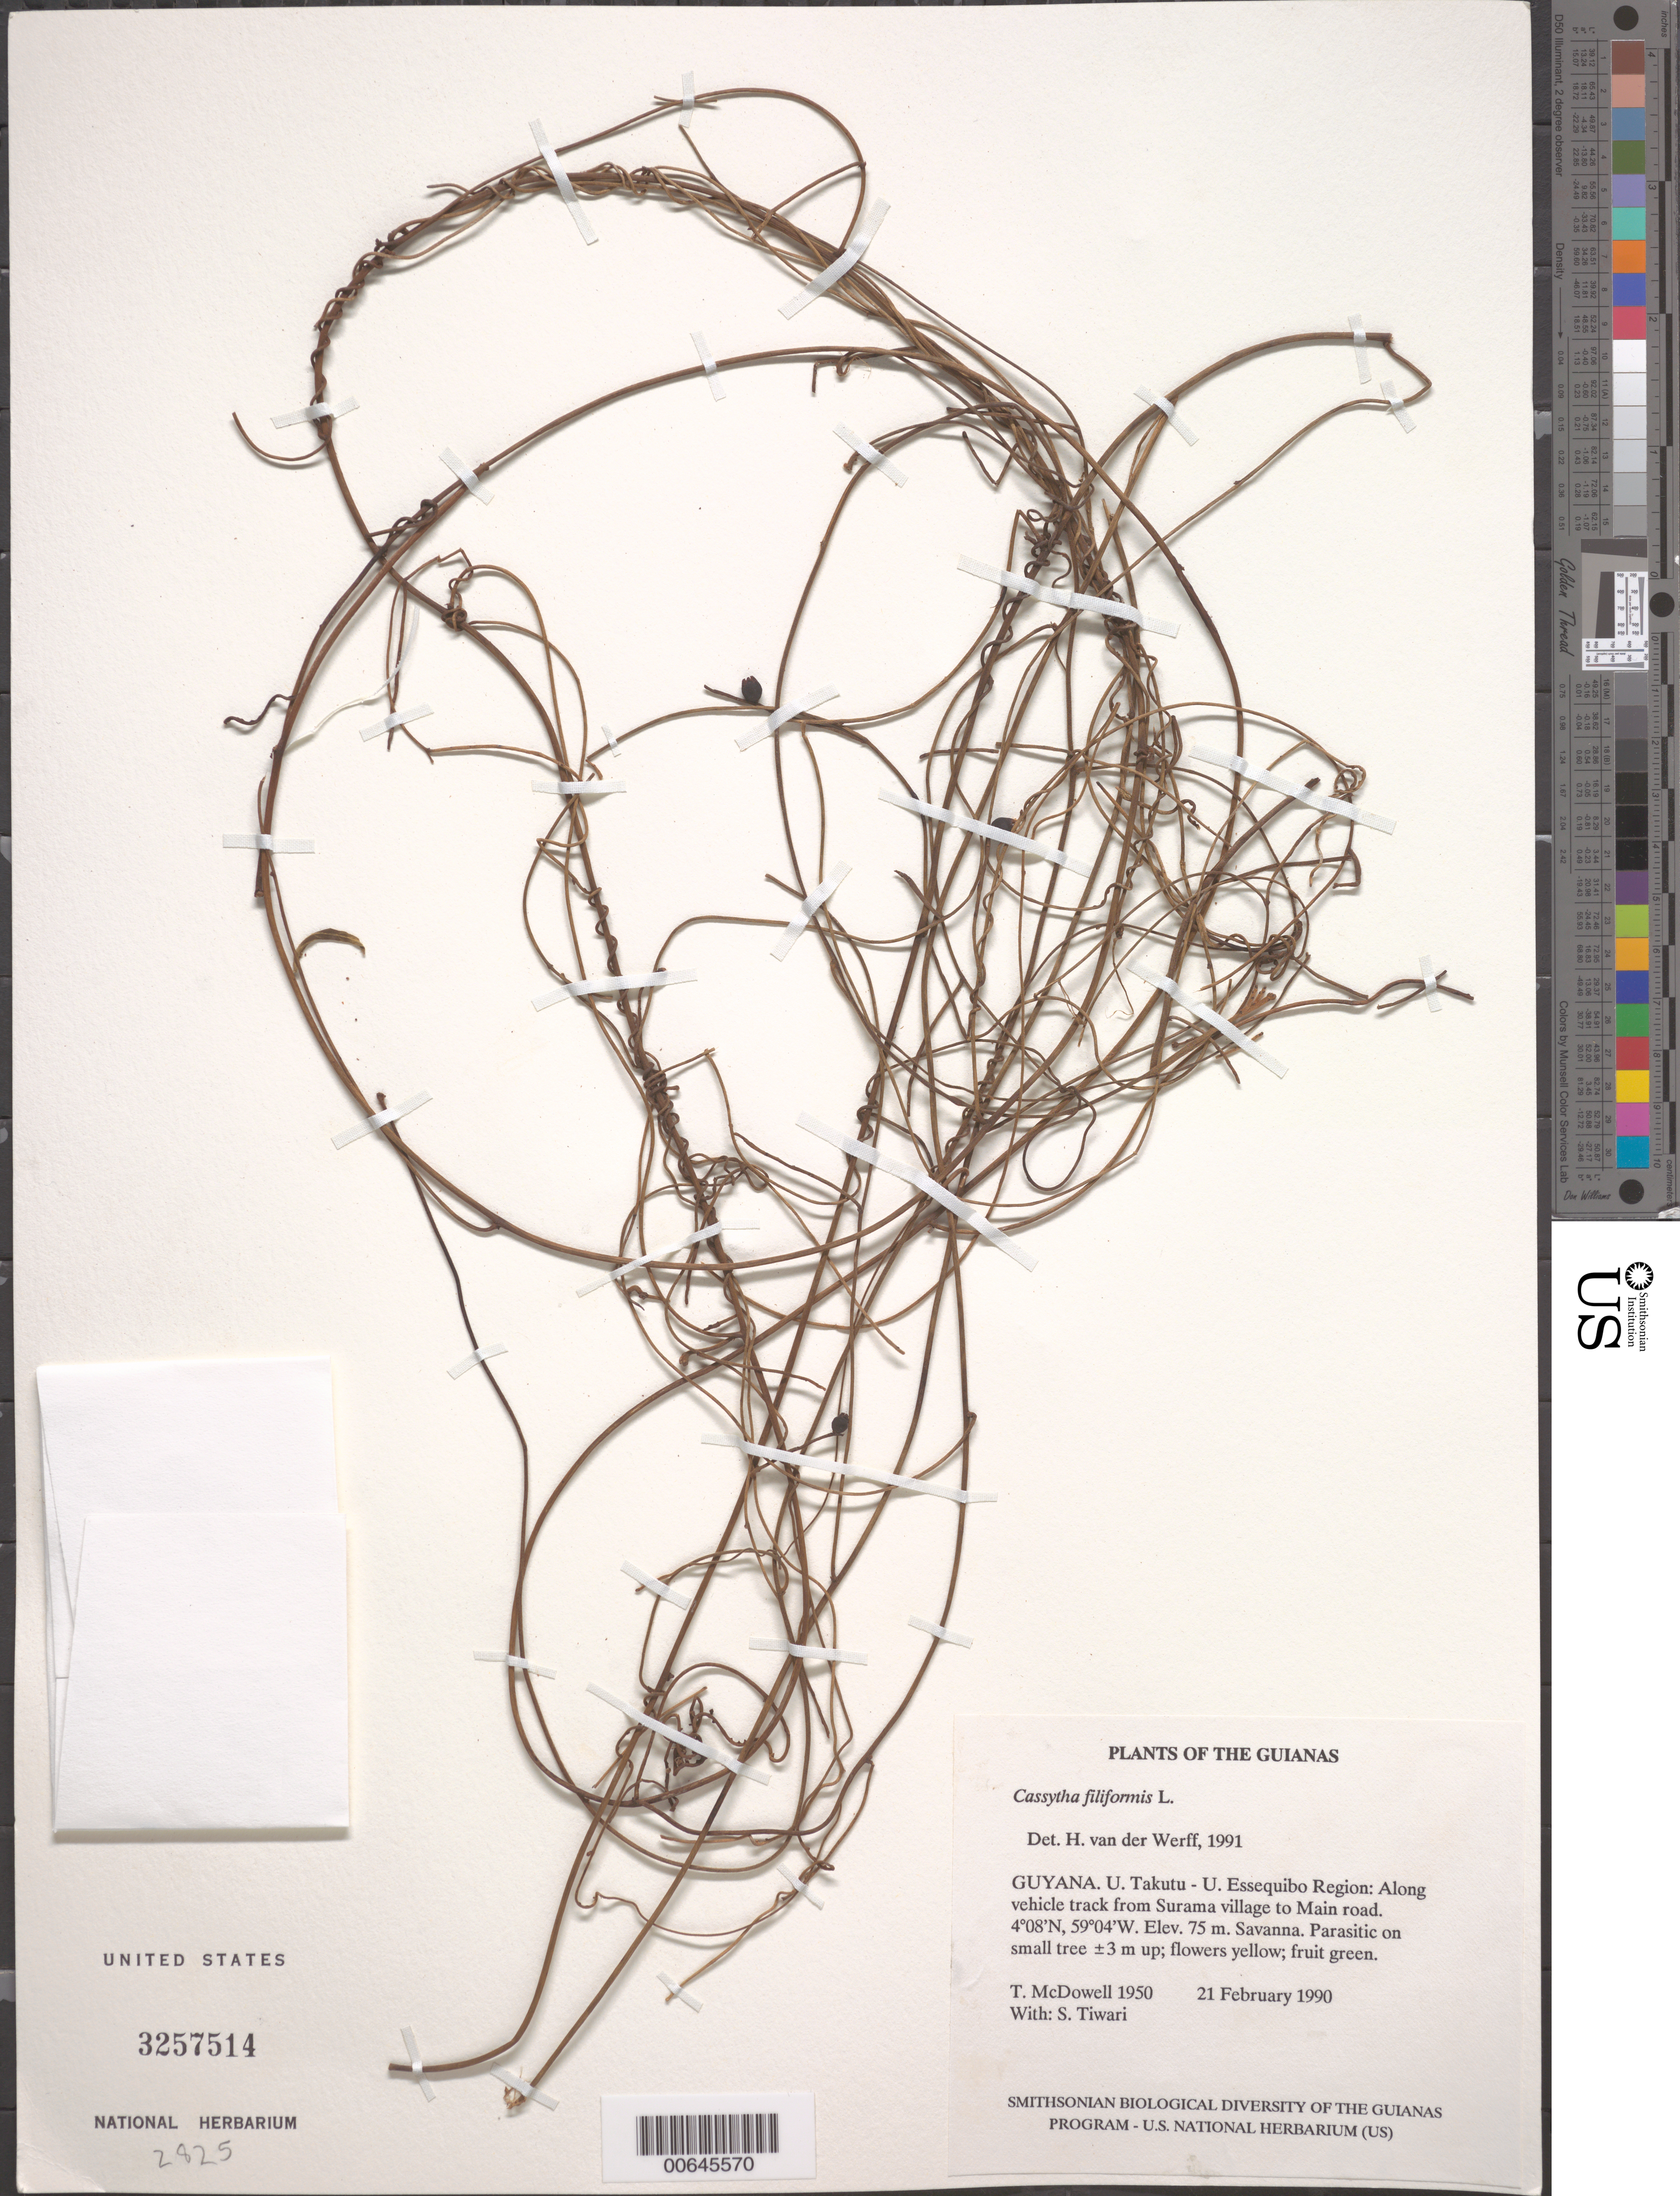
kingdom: Plantae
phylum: Tracheophyta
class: Magnoliopsida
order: Laurales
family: Lauraceae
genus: Cassytha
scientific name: Cassytha filiformis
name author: L.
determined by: van der Werff, H., (MO), Missouri Botanical Garden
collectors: T. McDowell & S. Tiwari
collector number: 1950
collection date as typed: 21 February 1990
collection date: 1990-02-21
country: Guyana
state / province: U. Takutu-U. Essequibo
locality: Along vehicle track from Surama Village to Main road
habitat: Savanna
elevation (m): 75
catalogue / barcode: US 3257514